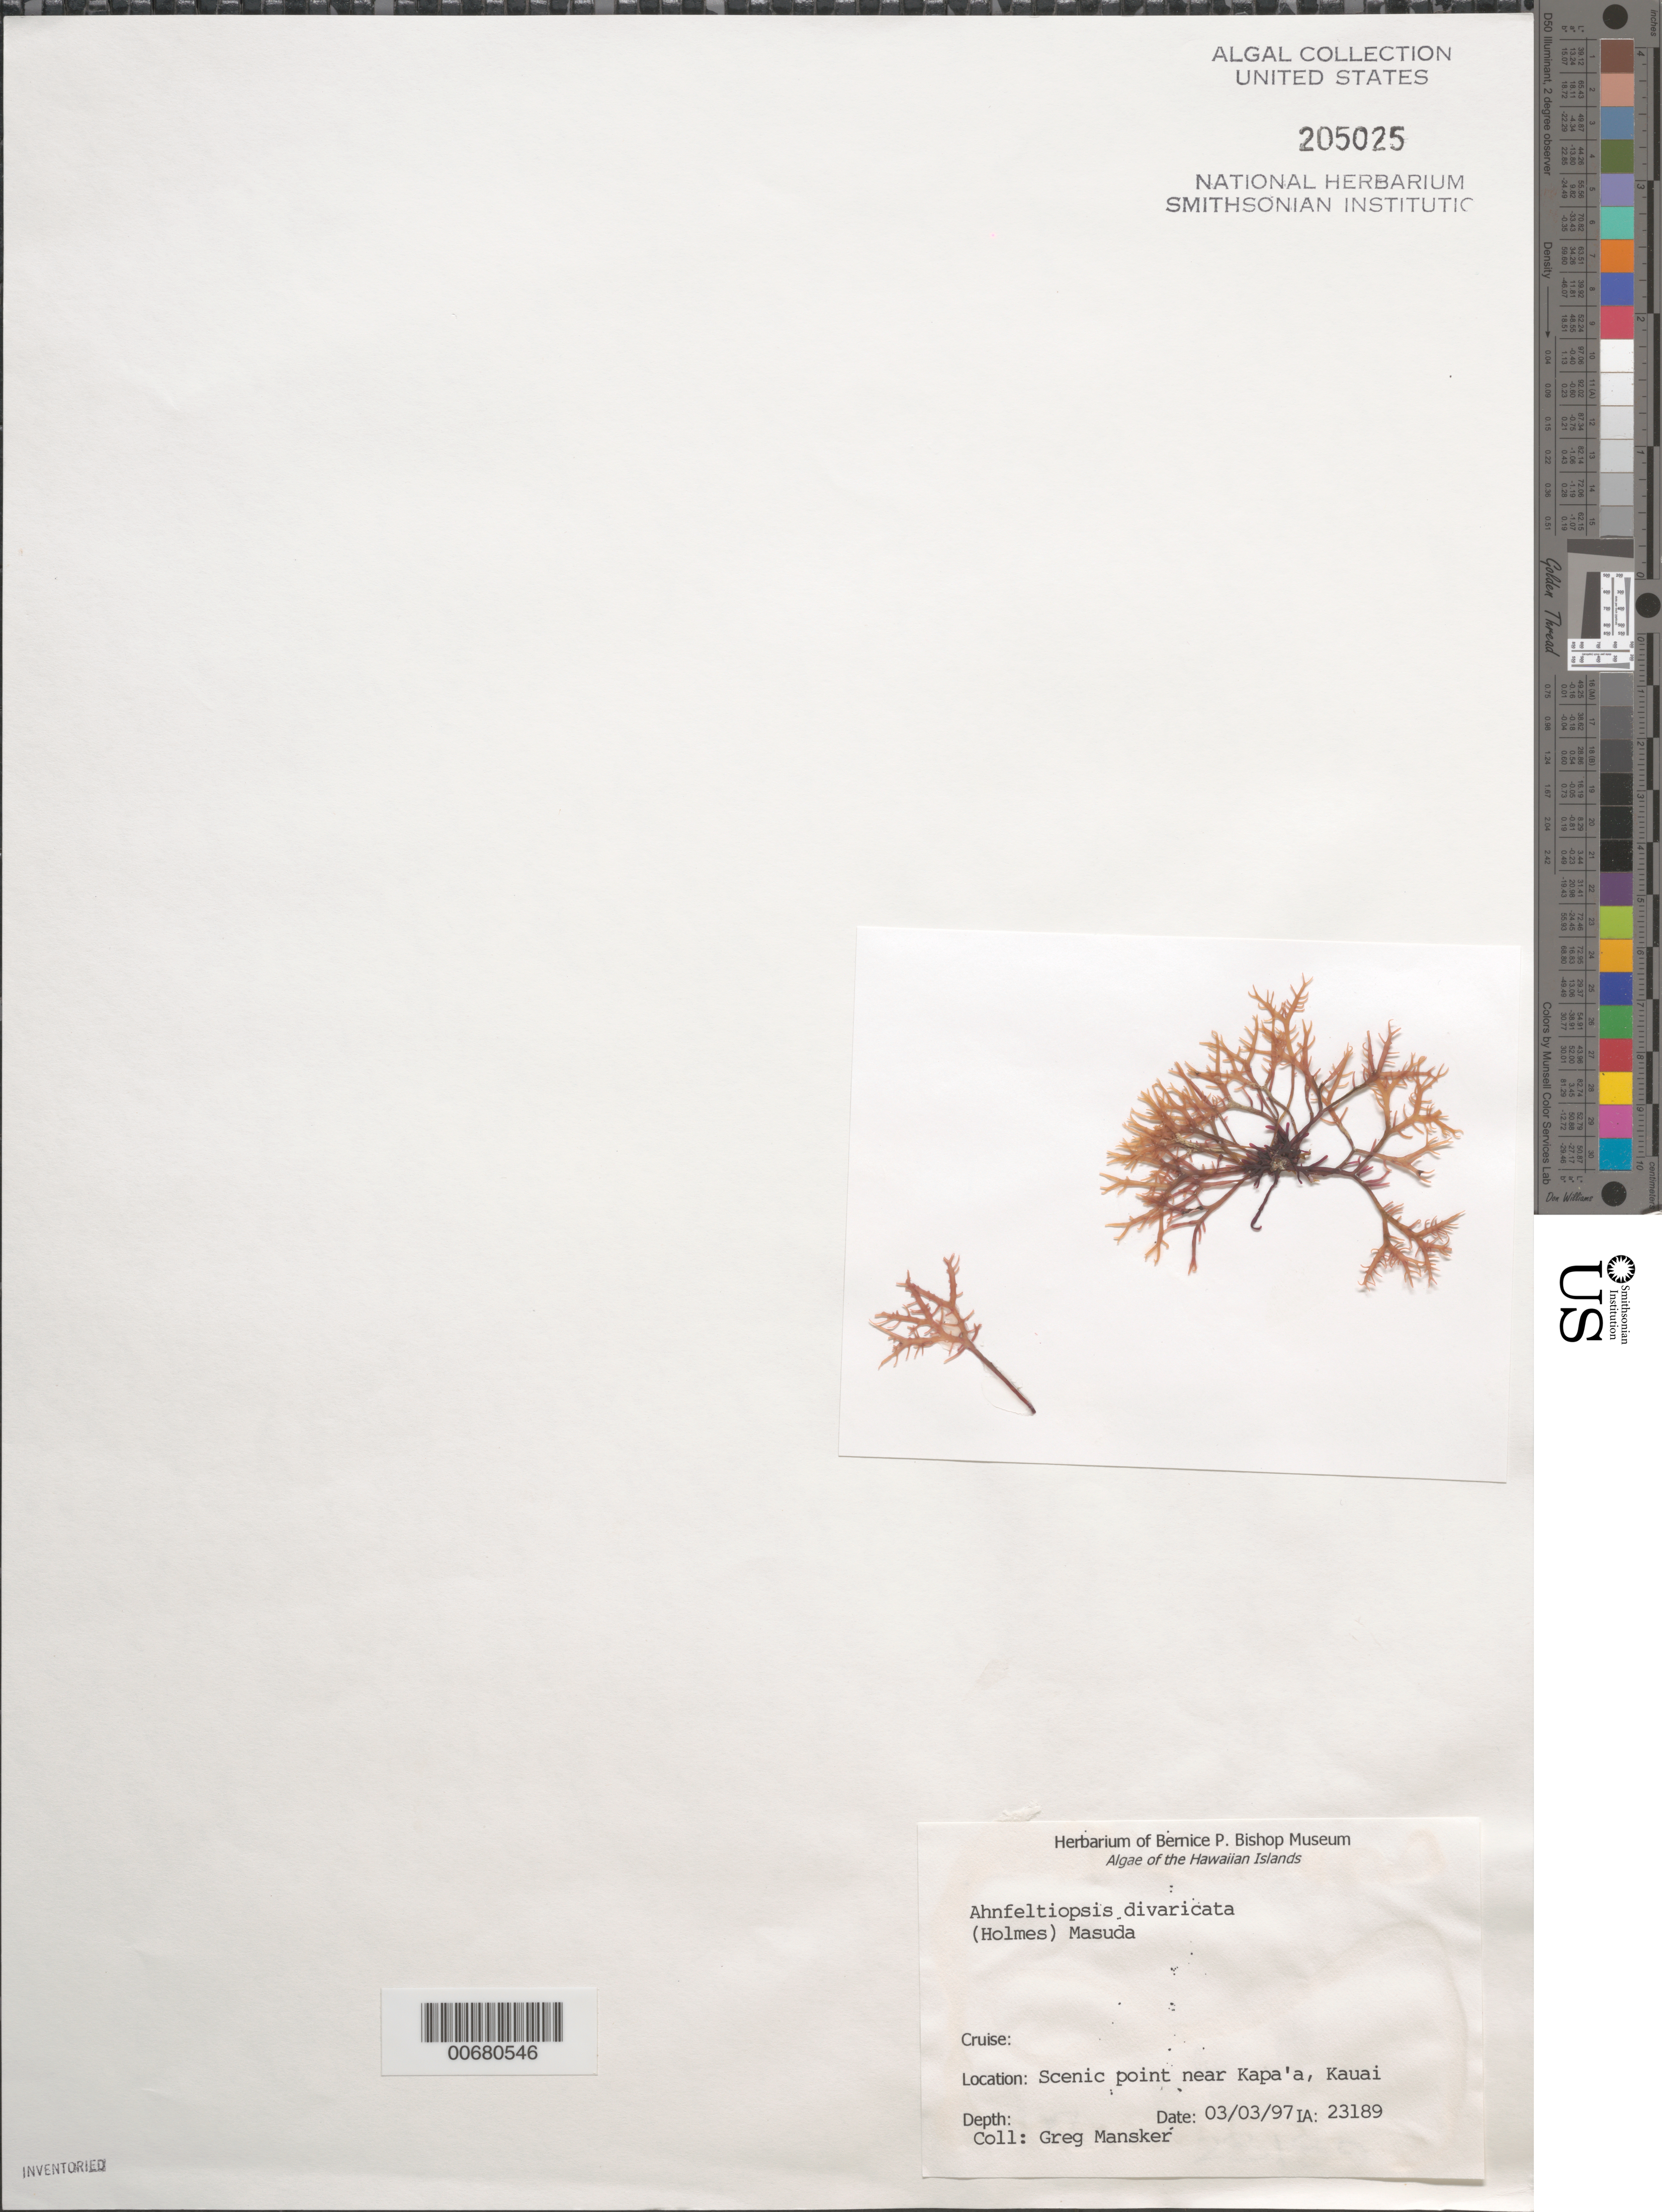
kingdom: Plantae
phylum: Rhodophyta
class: Florideophyceae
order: Gigartinales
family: Phyllophoraceae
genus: Besa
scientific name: Besa divaricata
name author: (E.M. Holmes) M.S.Calderon & S.M. Boo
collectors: G. Mansker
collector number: IAA 23189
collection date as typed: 03 Mar 1997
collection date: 1997-03-03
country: United States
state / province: Hawaii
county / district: Kauai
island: Kaua'i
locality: Scenic point near Kapa'a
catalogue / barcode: US 205025